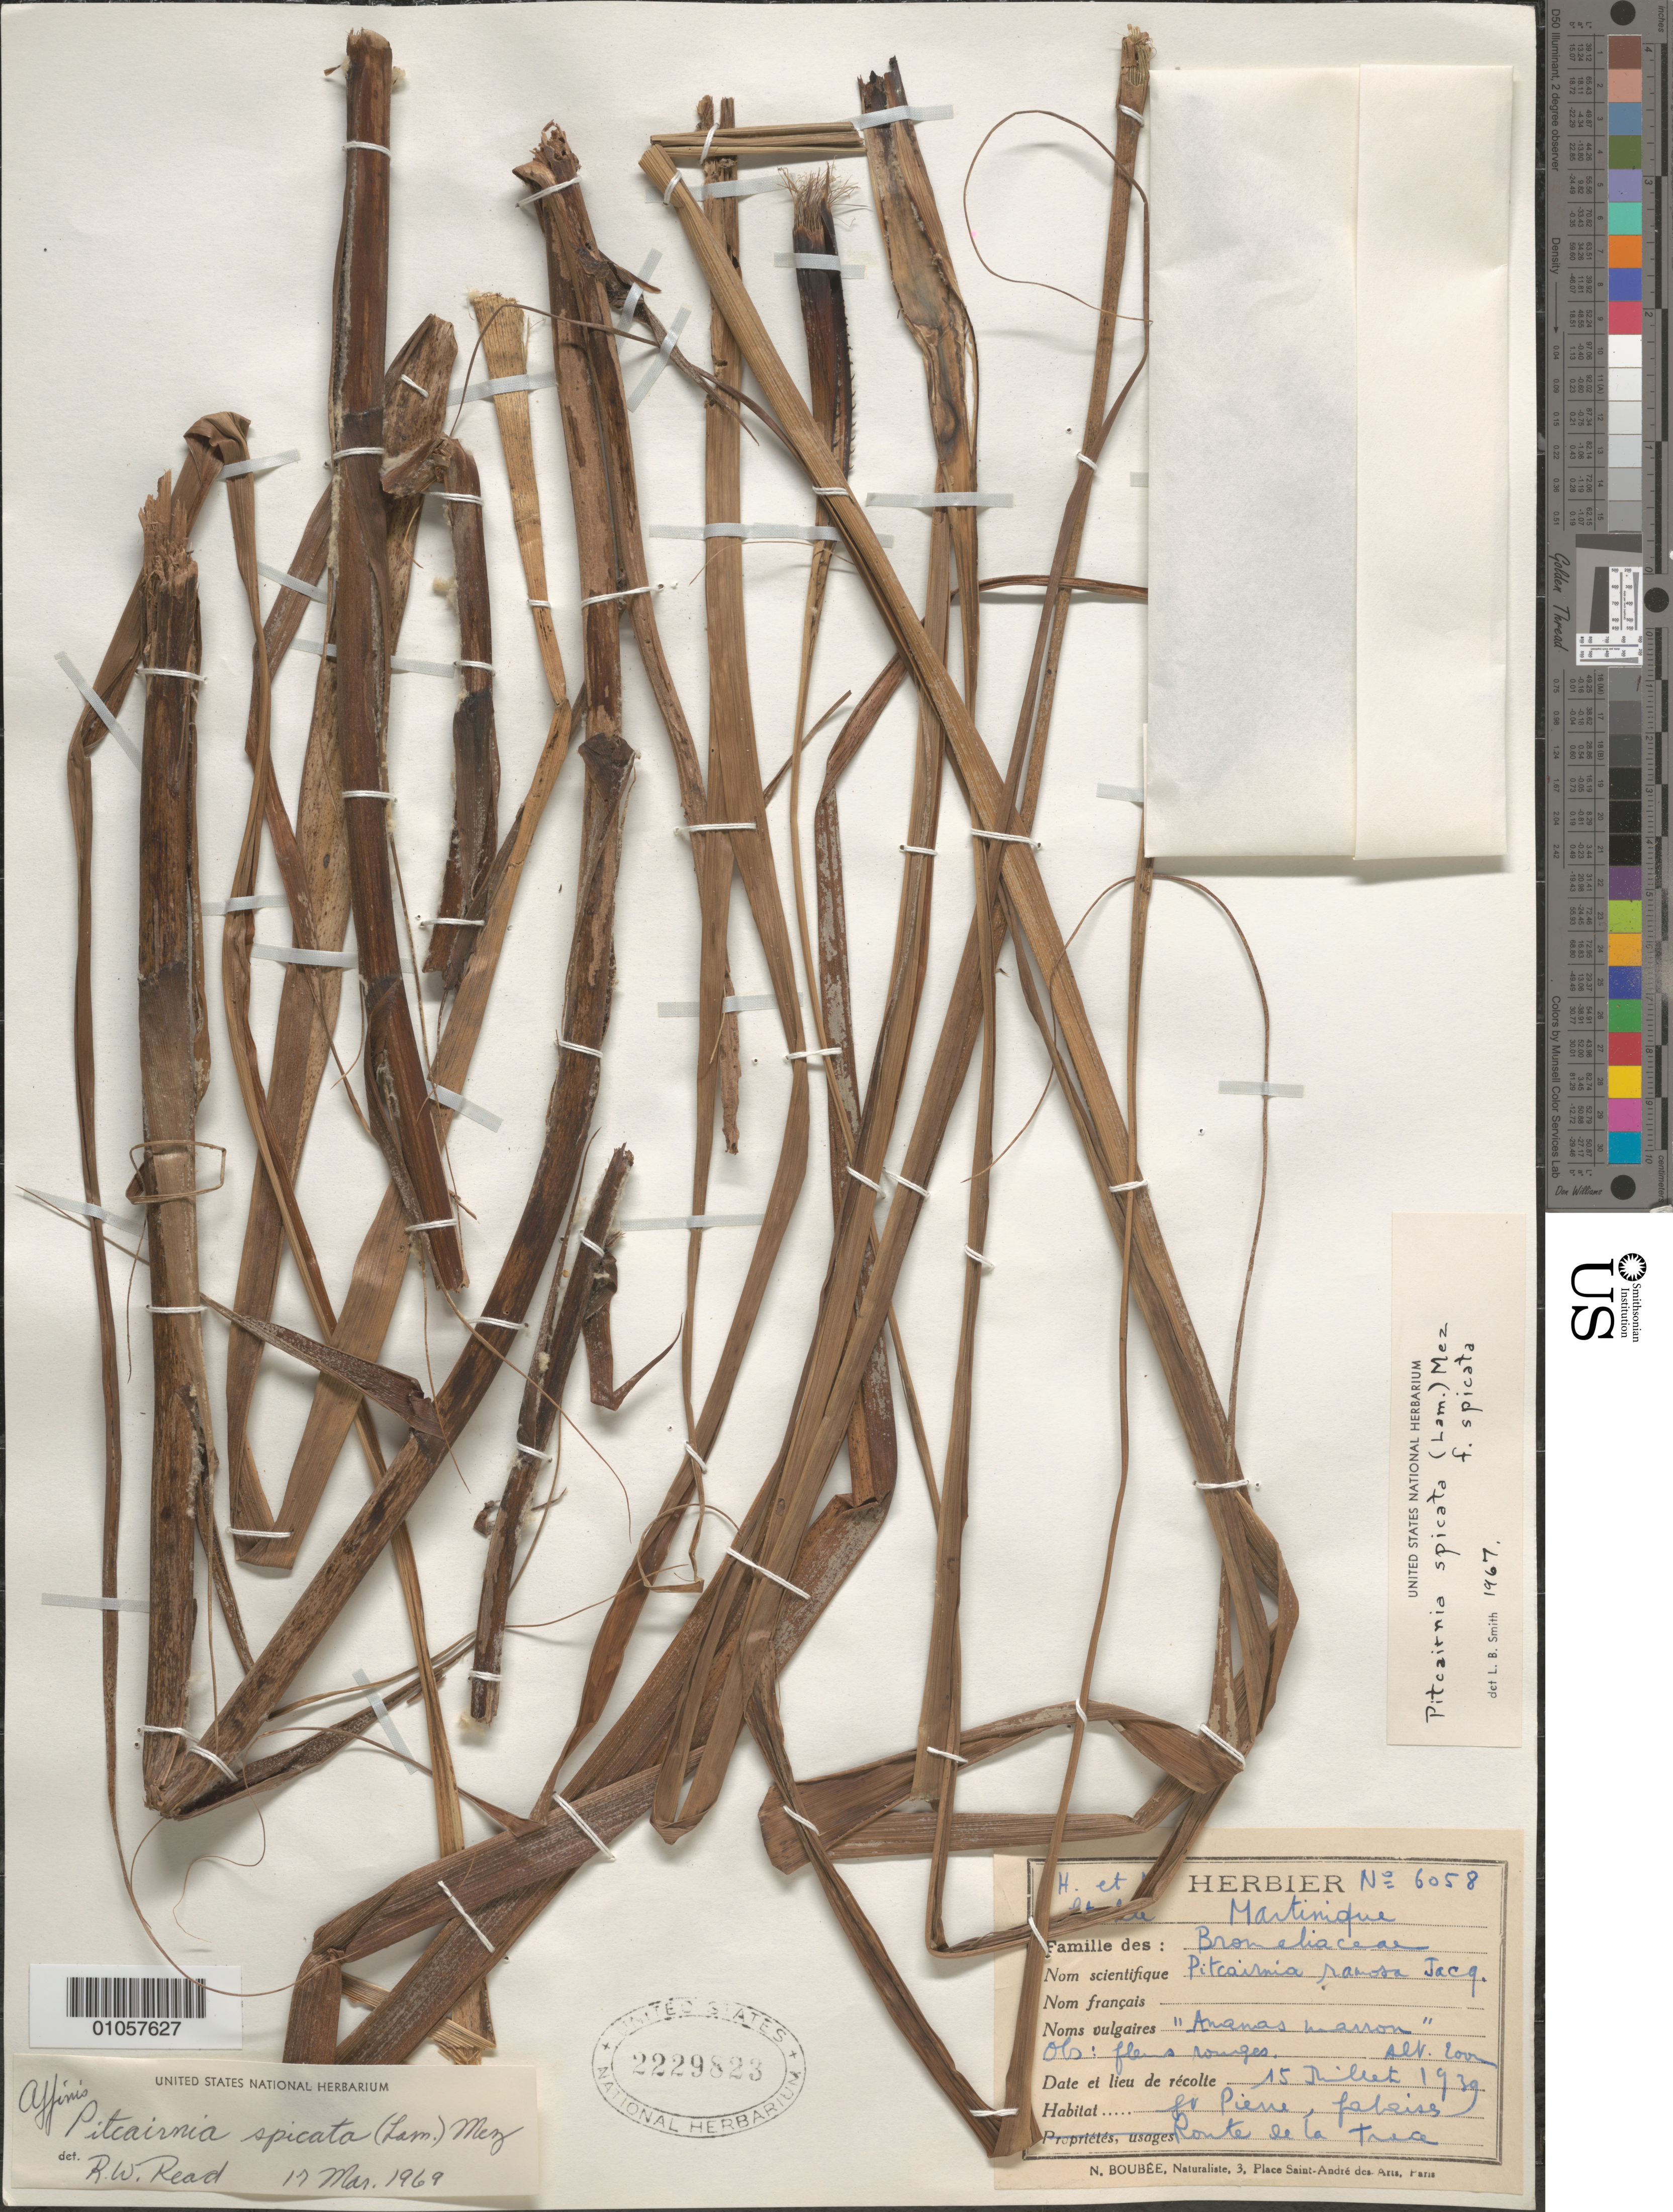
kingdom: Plantae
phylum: Tracheophyta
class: Liliopsida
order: Poales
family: Bromeliaceae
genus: Pitcairnia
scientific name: Pitcairnia spicata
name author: (Lam.) Mez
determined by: Read, Robert W., (US), NMNH (UNITED STATES)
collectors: H. Stehlé & M. Stehlé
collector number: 6058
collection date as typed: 15 Jul 1939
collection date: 1939-07-15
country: Martinique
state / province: Saint-Pierre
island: Martinique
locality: St. Pierre, route de la Trace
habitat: Falaises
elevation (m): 200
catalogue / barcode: US 2229823